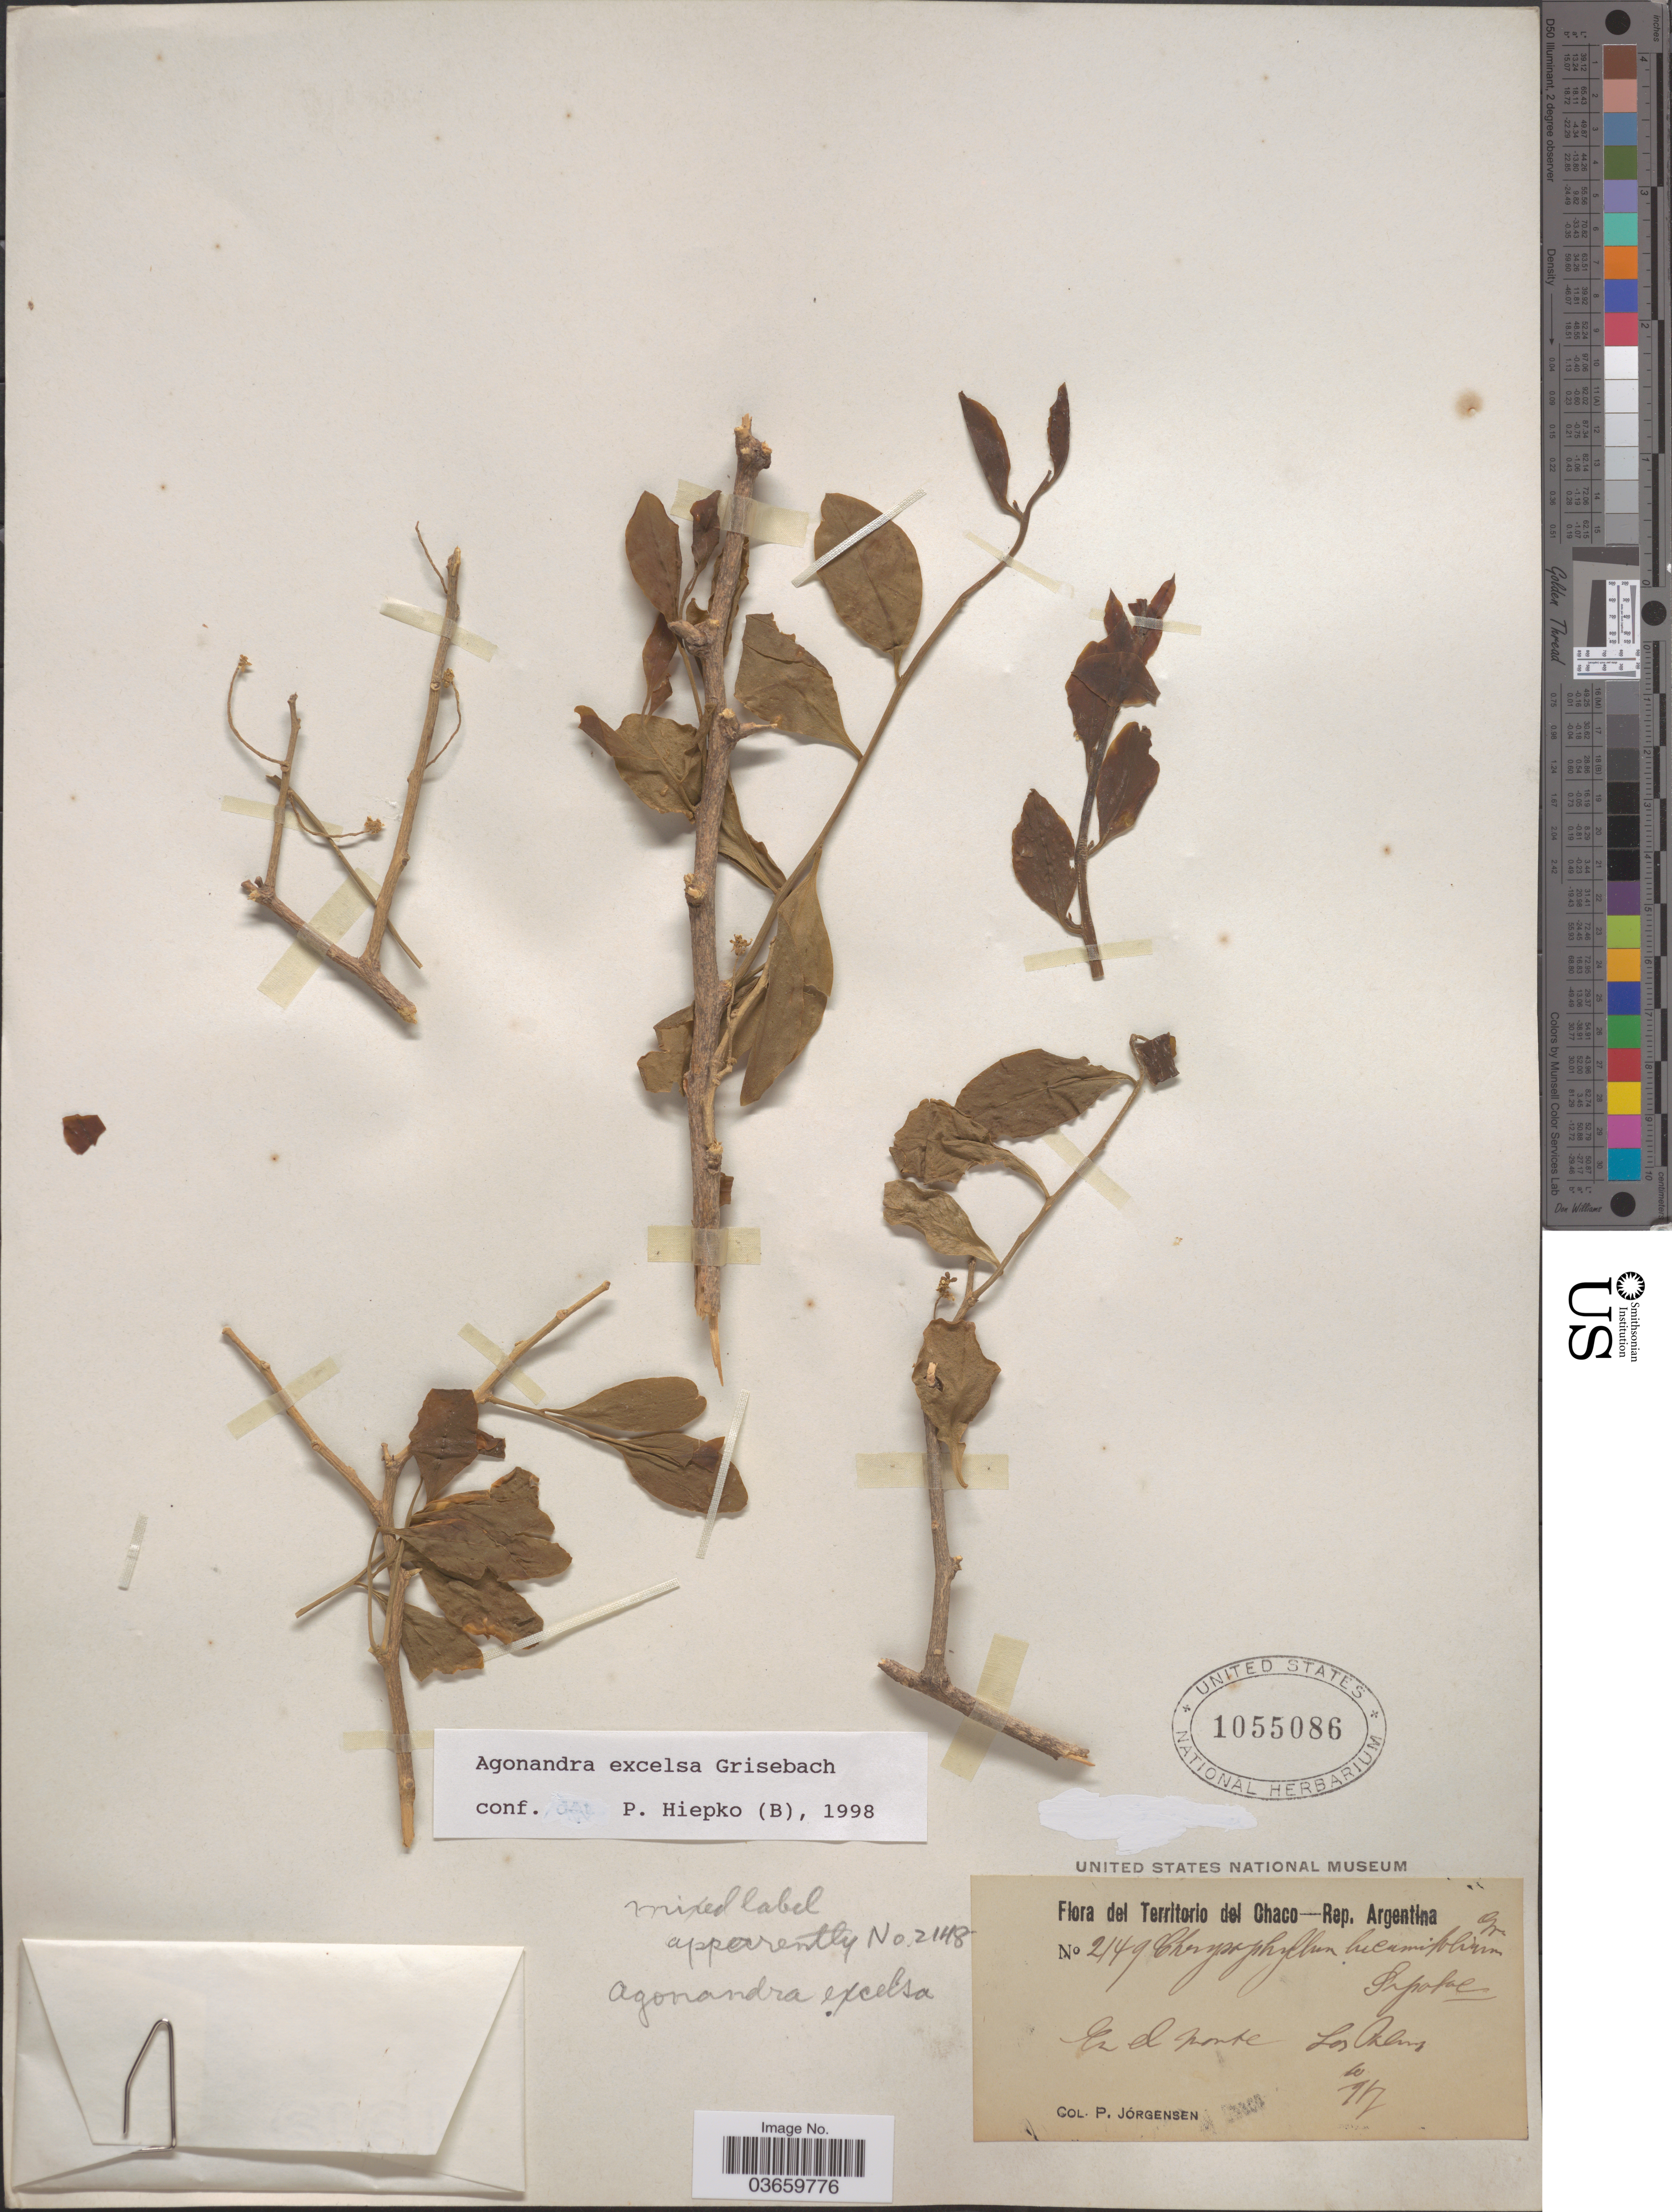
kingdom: Plantae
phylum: Tracheophyta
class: Magnoliopsida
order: Santalales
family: Opiliaceae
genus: Agonandra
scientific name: Agonandra excelsa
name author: Griseb.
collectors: P. Jörgensen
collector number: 2149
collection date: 1917-10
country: Argentina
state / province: Chaco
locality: En el monte Las Palmas.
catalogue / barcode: US 1055086